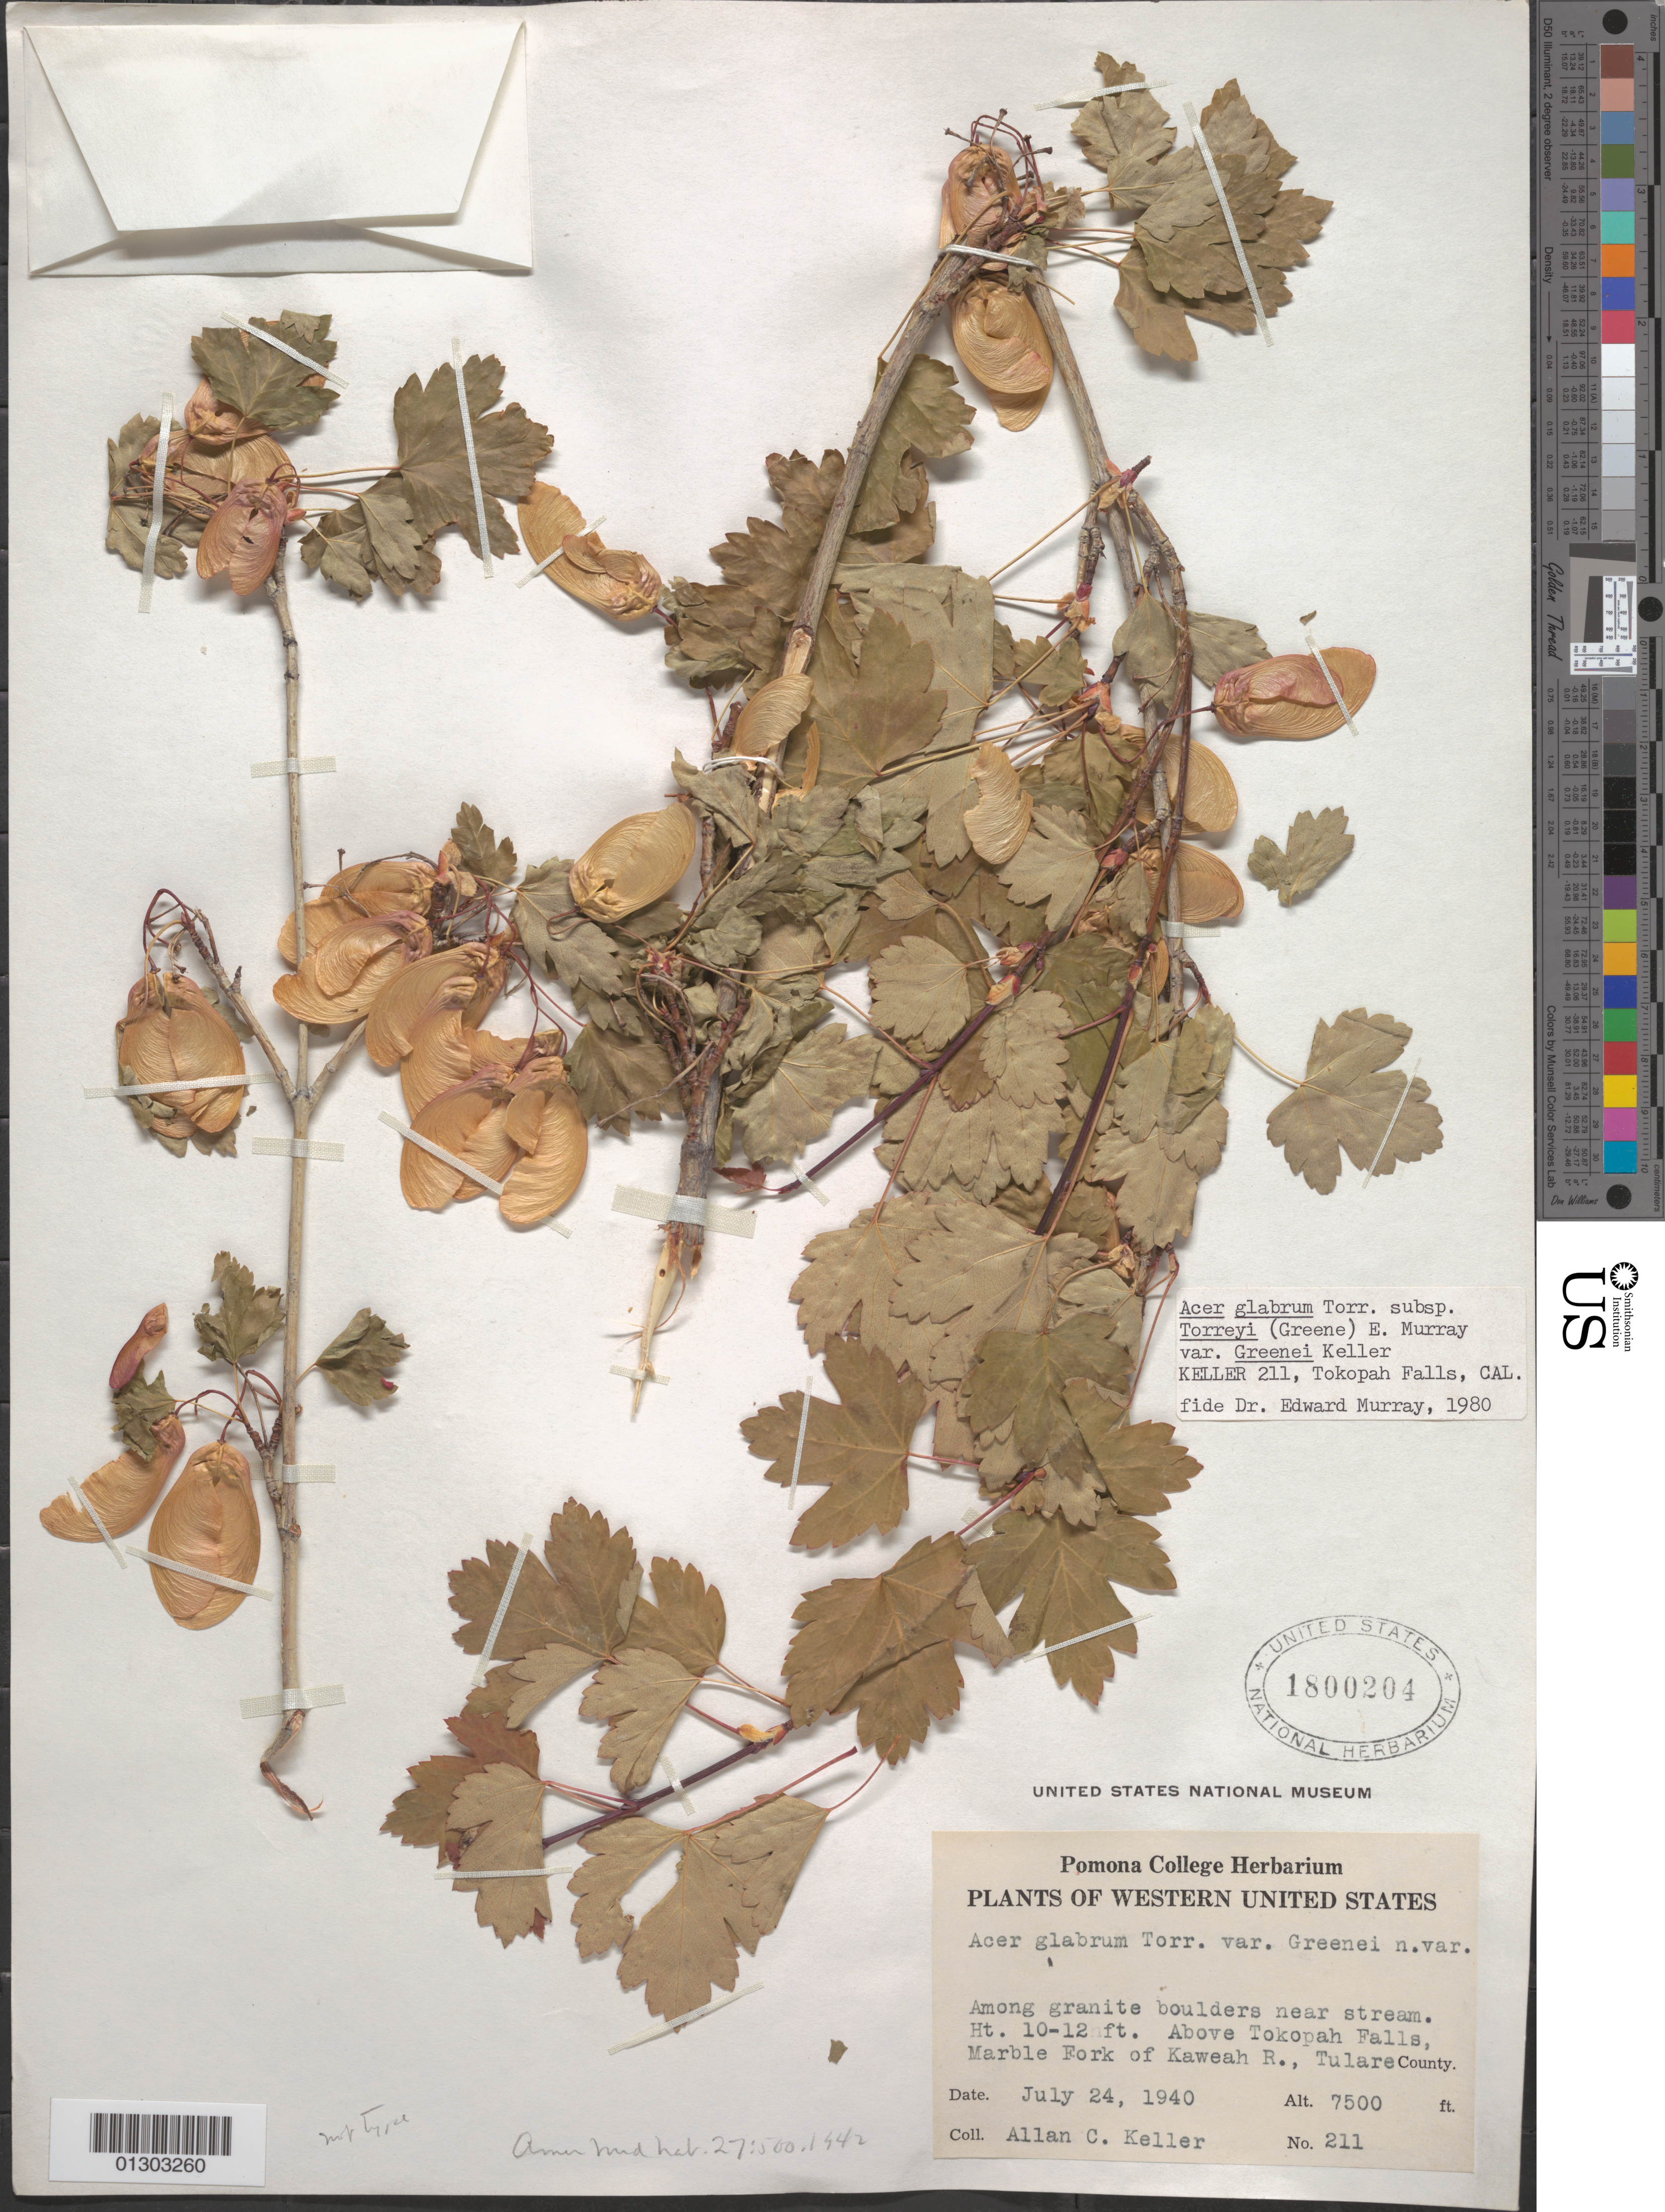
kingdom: Plantae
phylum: Tracheophyta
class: Magnoliopsida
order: Sapindales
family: Sapindaceae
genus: Acer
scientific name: Acer glabrum subsp. torreyi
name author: (Greene) A.E. Murray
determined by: Murray, Edward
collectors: A. Keller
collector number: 211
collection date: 1940-07-24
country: United States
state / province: California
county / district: Tulare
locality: Tulare County, above Tokopah Falls, Marble Fork of Kaweah River.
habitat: Among granite boulders near stream.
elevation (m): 2286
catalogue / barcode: US 1800204